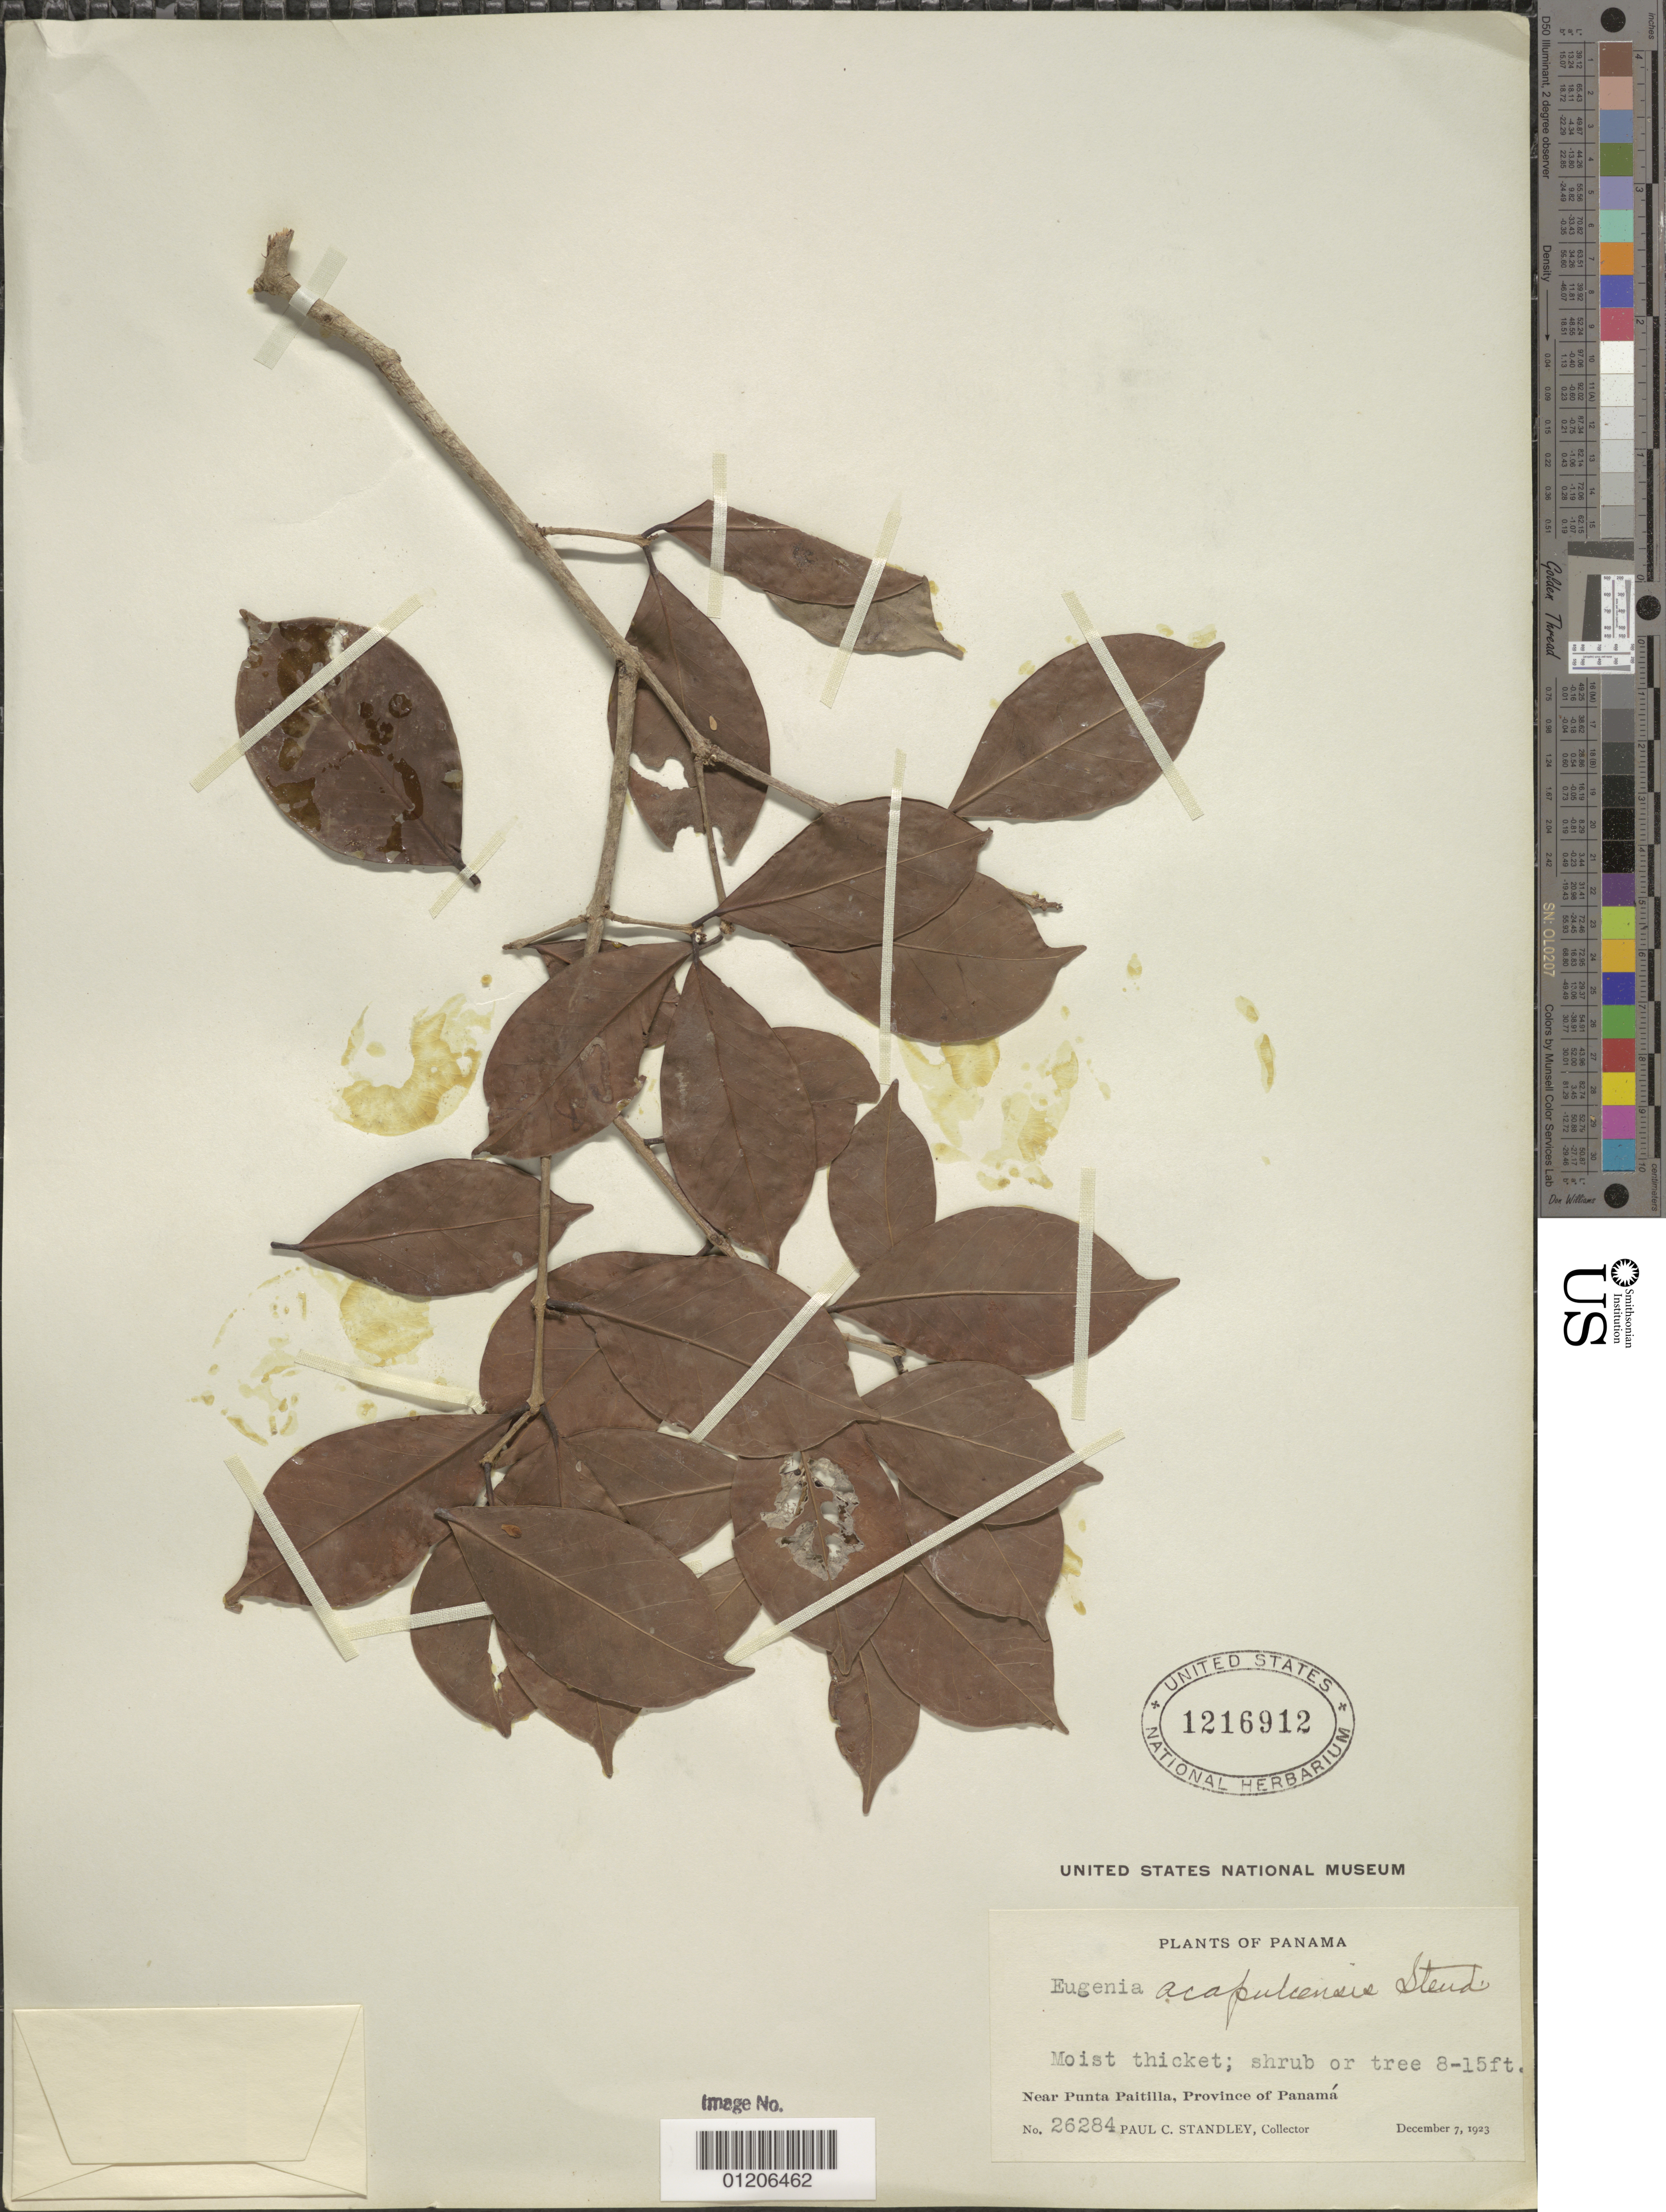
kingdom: Plantae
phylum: Tracheophyta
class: Magnoliopsida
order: Myrtales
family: Myrtaceae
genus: Eugenia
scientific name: Eugenia acapulcensis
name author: Steud.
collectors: P. C. Standley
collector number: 26284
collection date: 1923-12-07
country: Panama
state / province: Panamá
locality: Near Punta Paitilla.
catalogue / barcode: US 1216912